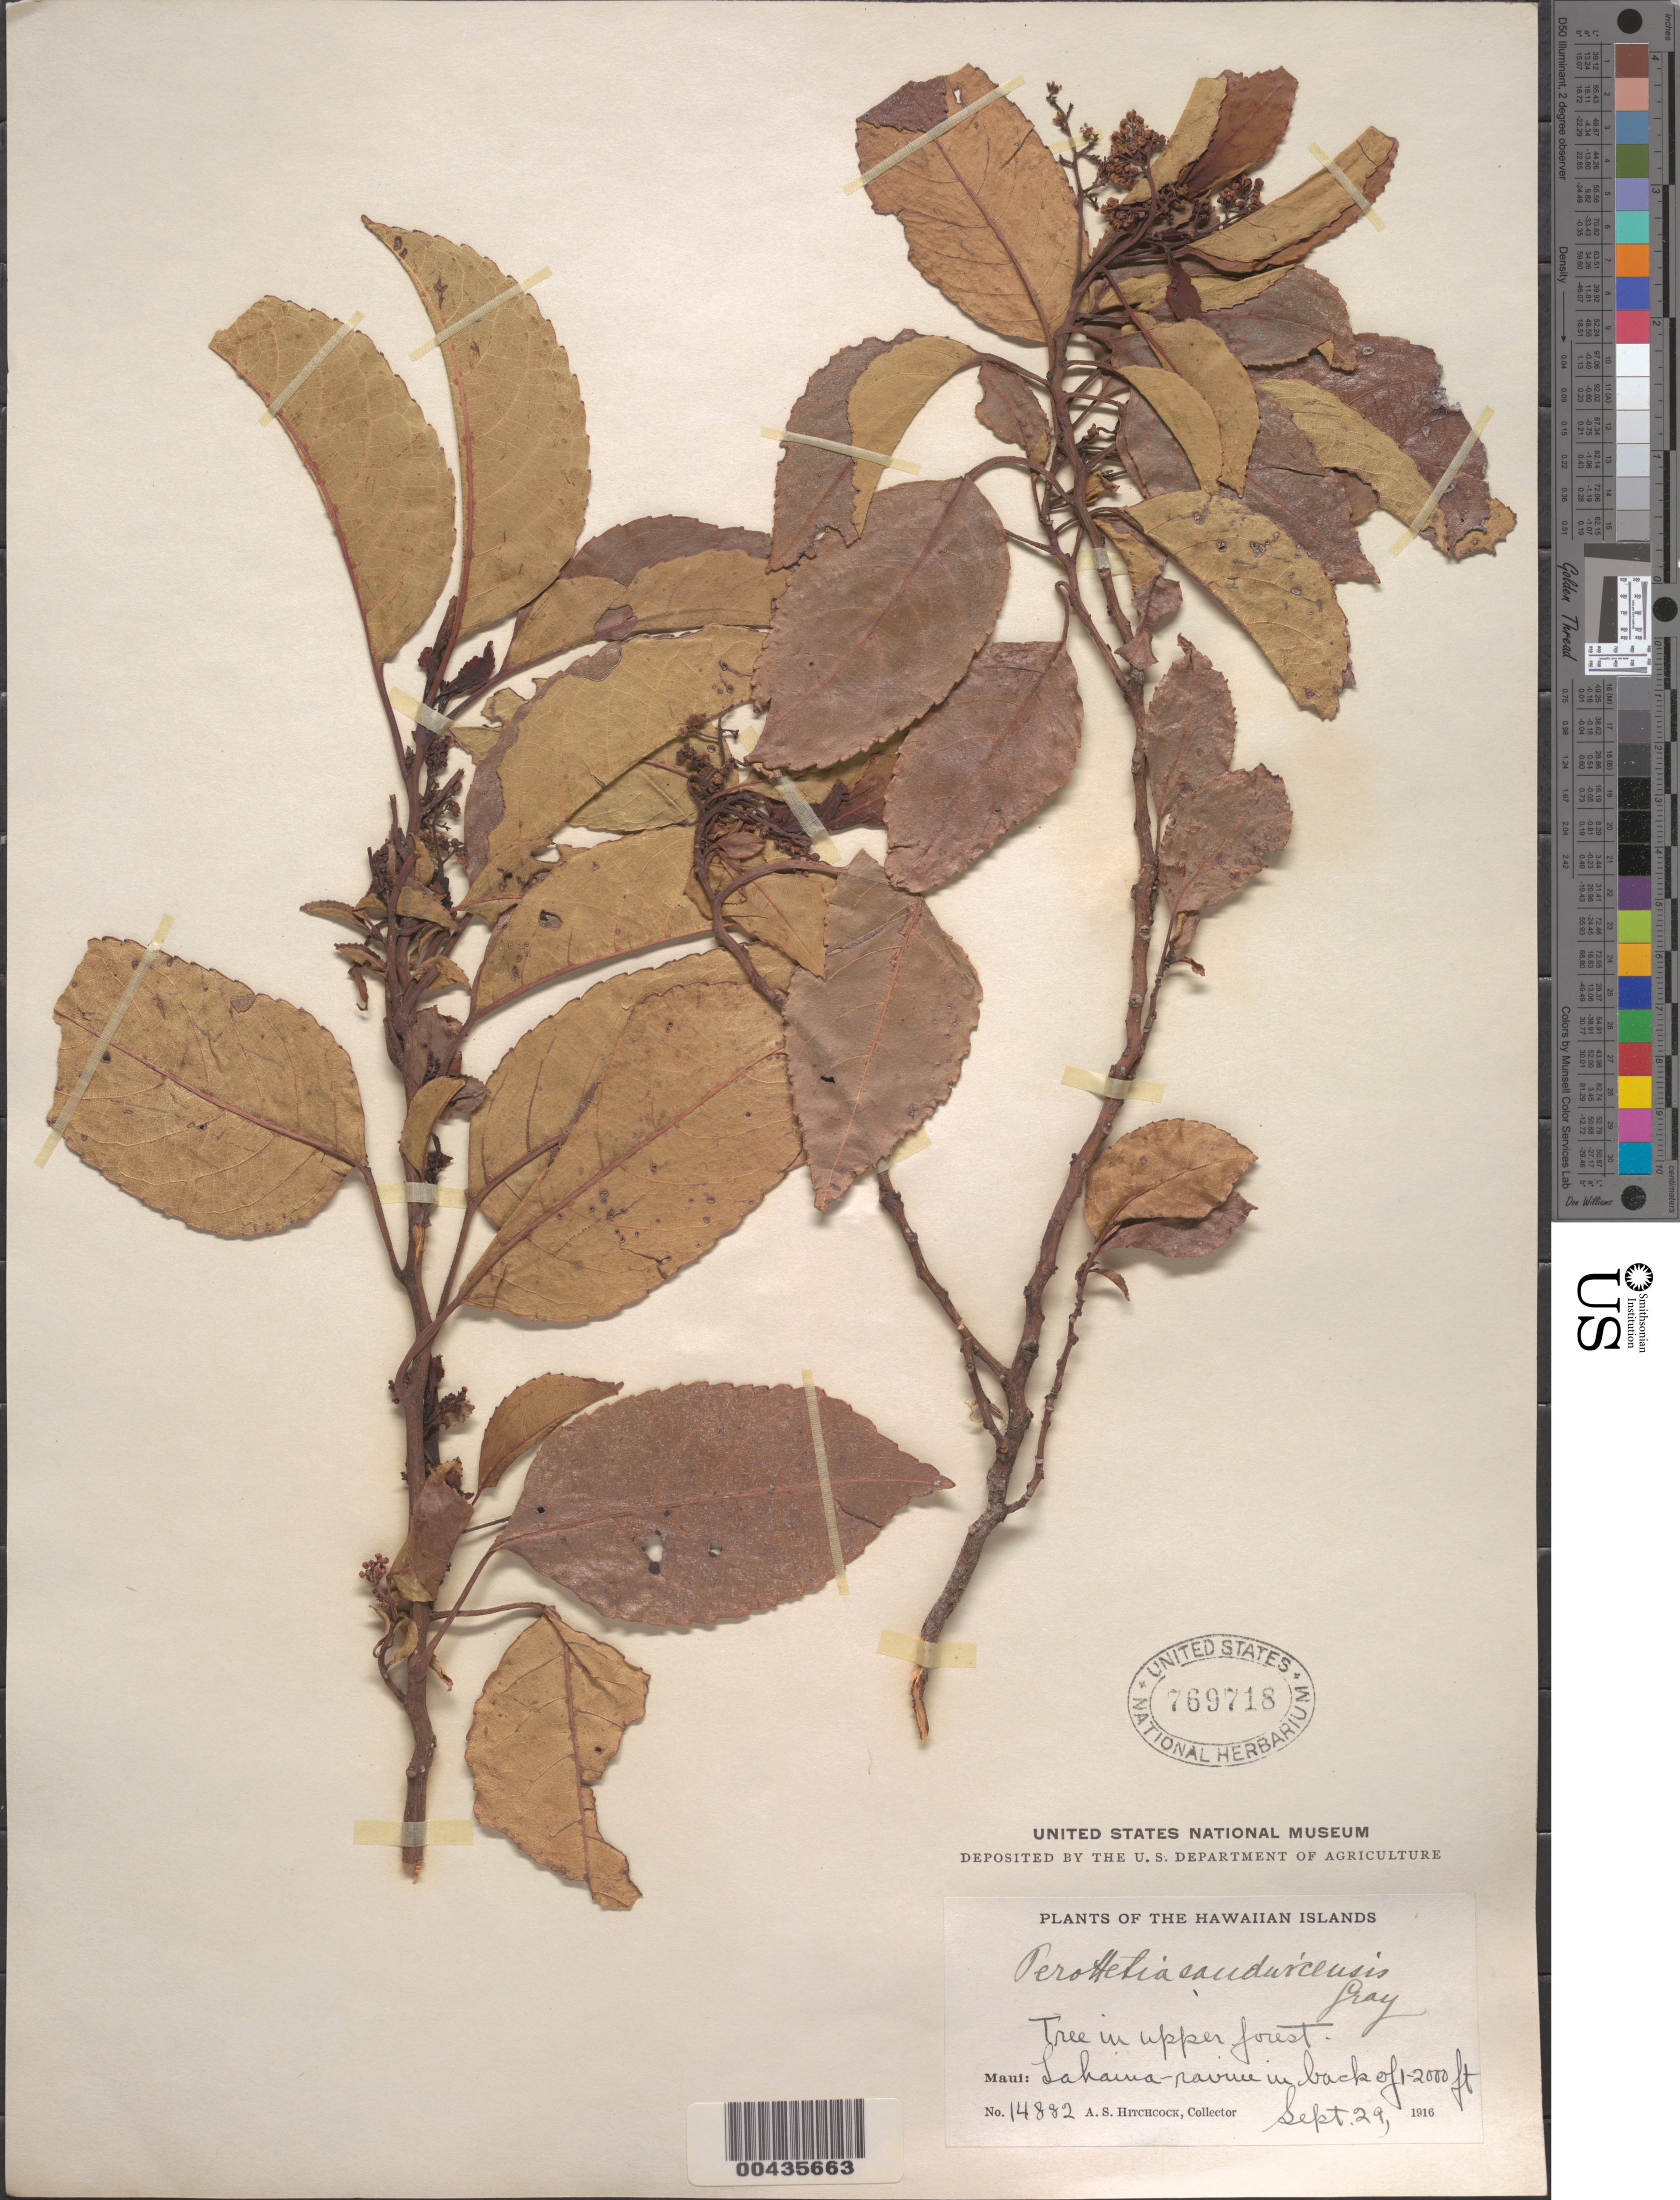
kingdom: Plantae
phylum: Tracheophyta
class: Magnoliopsida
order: Huerteales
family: Dipentodontaceae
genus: Perrottetia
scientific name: Perrottetia sandwicensis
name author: A. Gray in Wilkes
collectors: A. S. Hitchcock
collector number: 14882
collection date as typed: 29 Sep 1916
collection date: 1916-09-29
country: United States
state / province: Hawaii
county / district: Maui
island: Maui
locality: Lahaina - ravine back of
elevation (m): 305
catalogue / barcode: US 769718